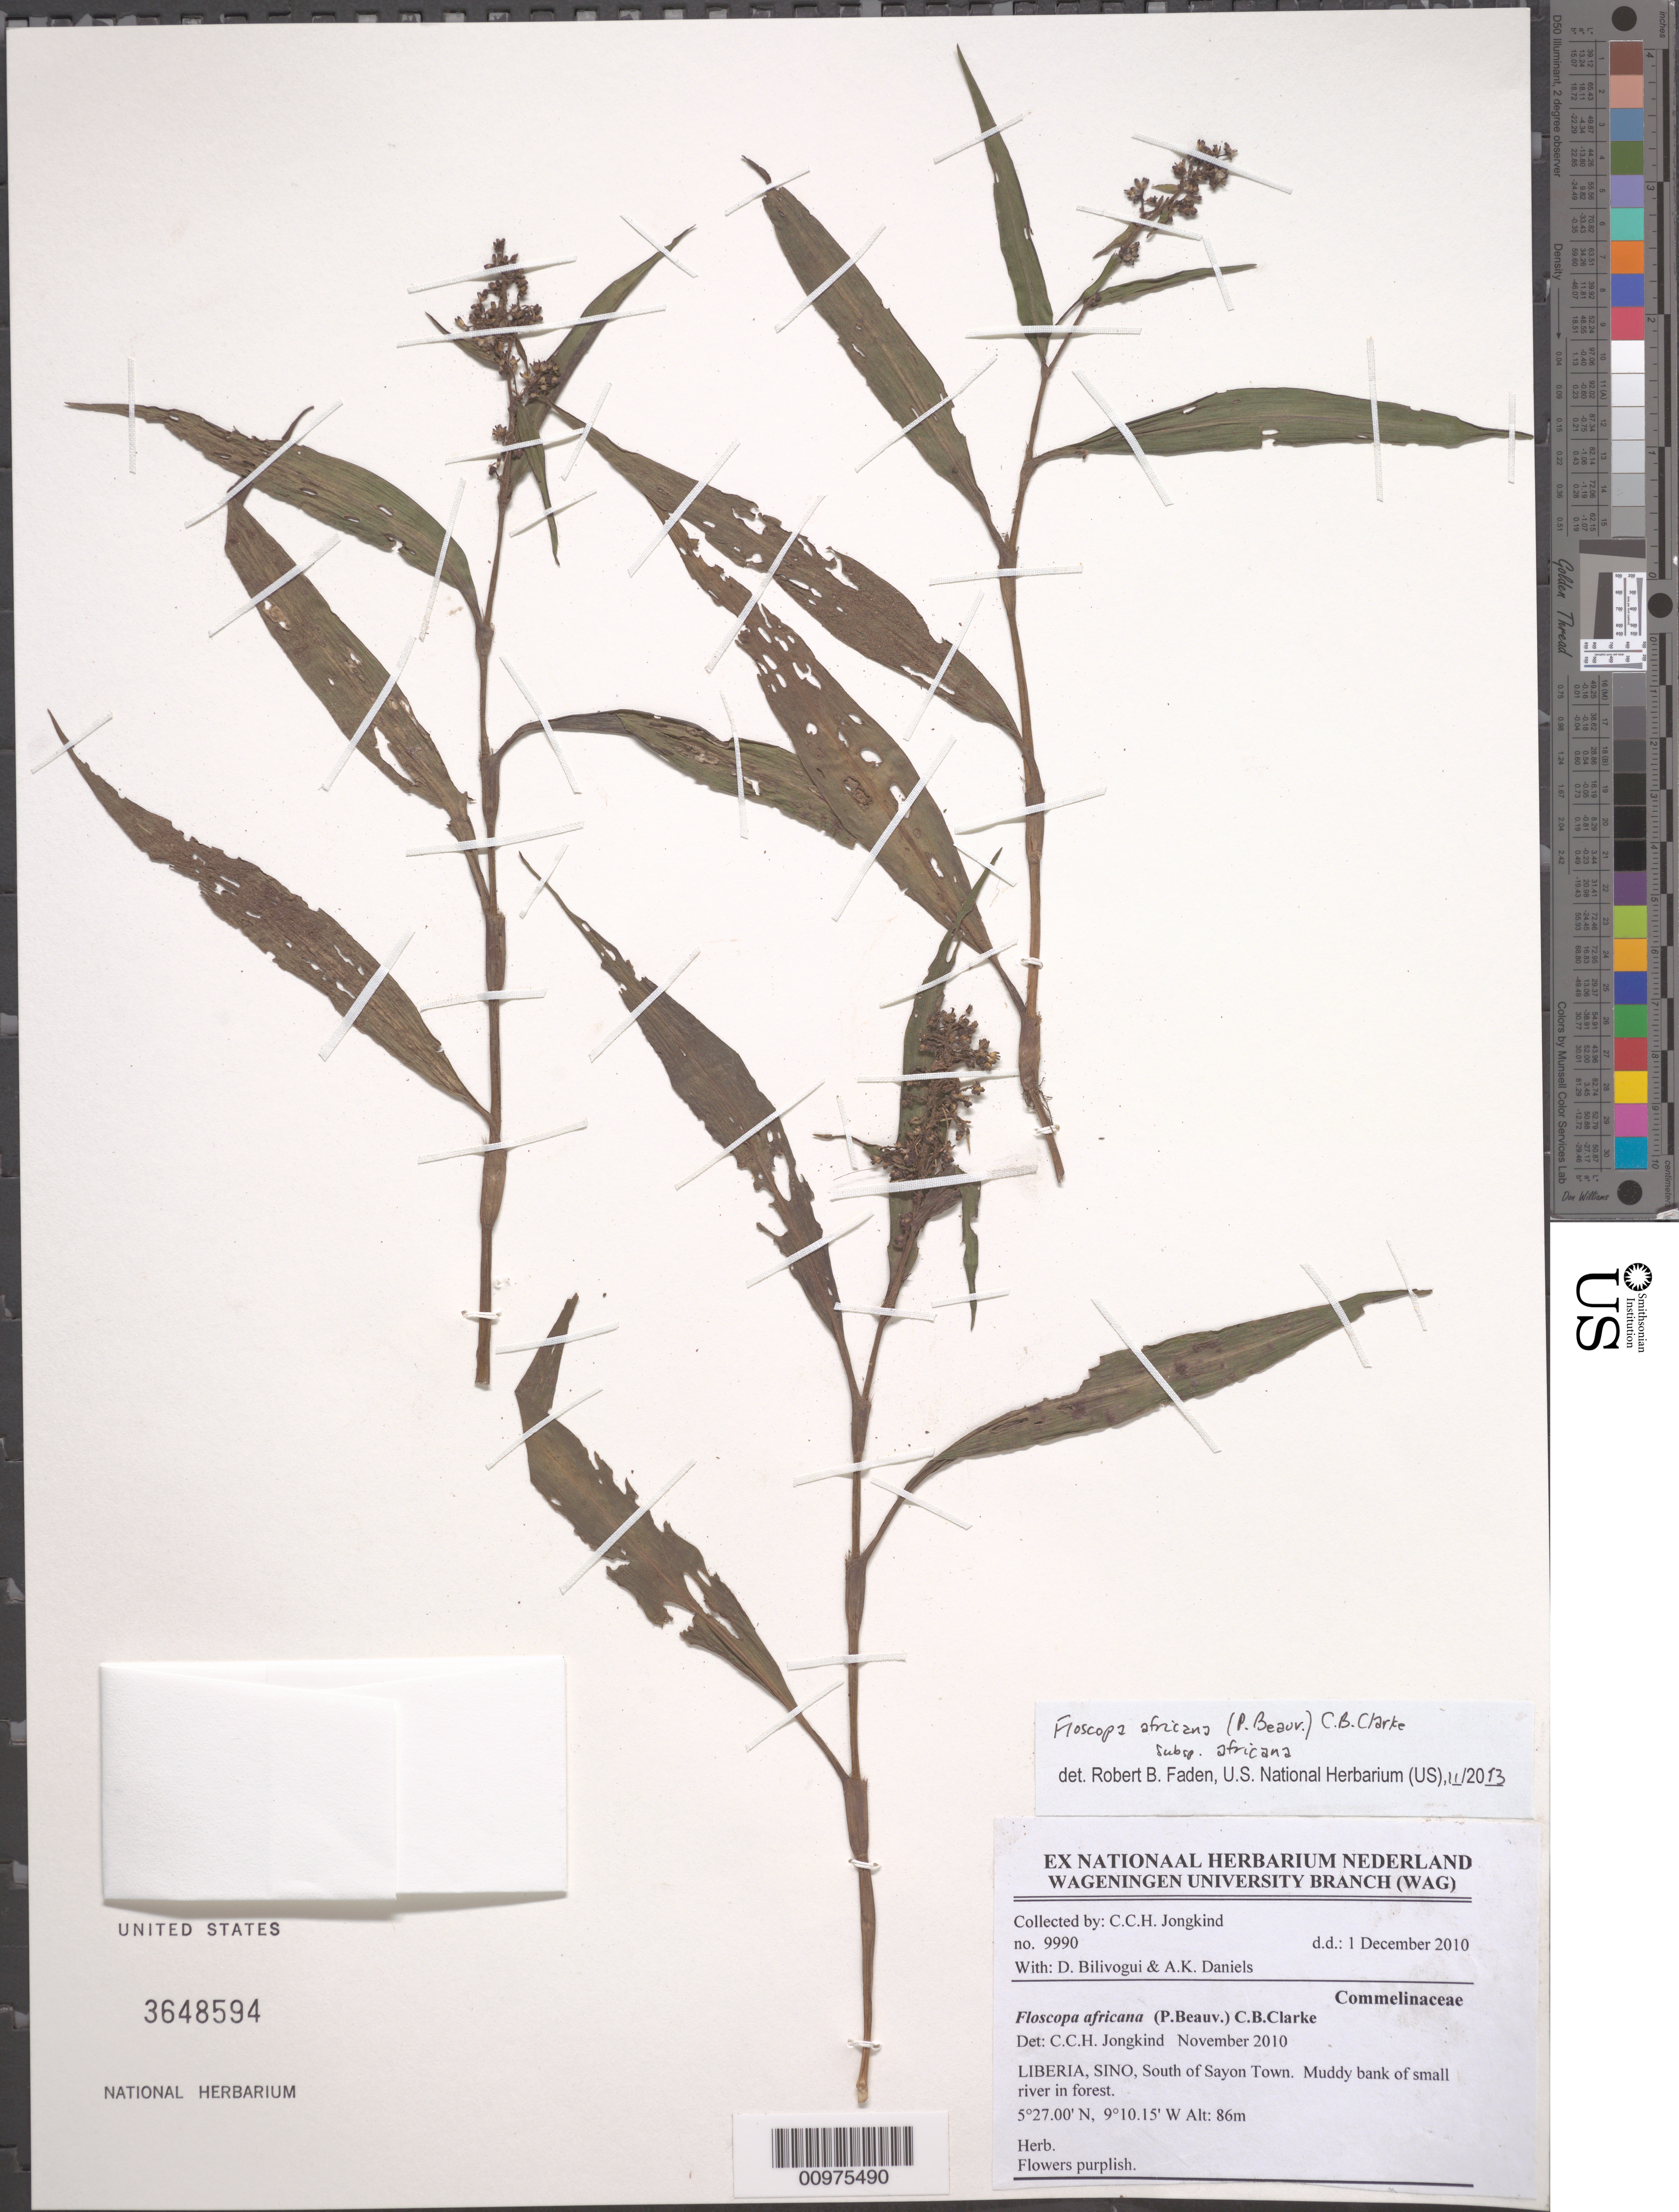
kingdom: Plantae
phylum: Tracheophyta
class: Liliopsida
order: Commelinales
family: Commelinaceae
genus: Floscopa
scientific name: Floscopa africana subsp. africana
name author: (P. Beauv.) C.B. Clarke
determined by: Faden, Robert B., (US), Smithsonian Institution - National Museum of Natural History (UNITED STATES)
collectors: C. C. Jongkind et al.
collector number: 9990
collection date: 2010-12-01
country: Liberia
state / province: Sinoe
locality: South of Sayon Town.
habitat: Muddy bank of small river in forest.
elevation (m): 86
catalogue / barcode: US 3648594